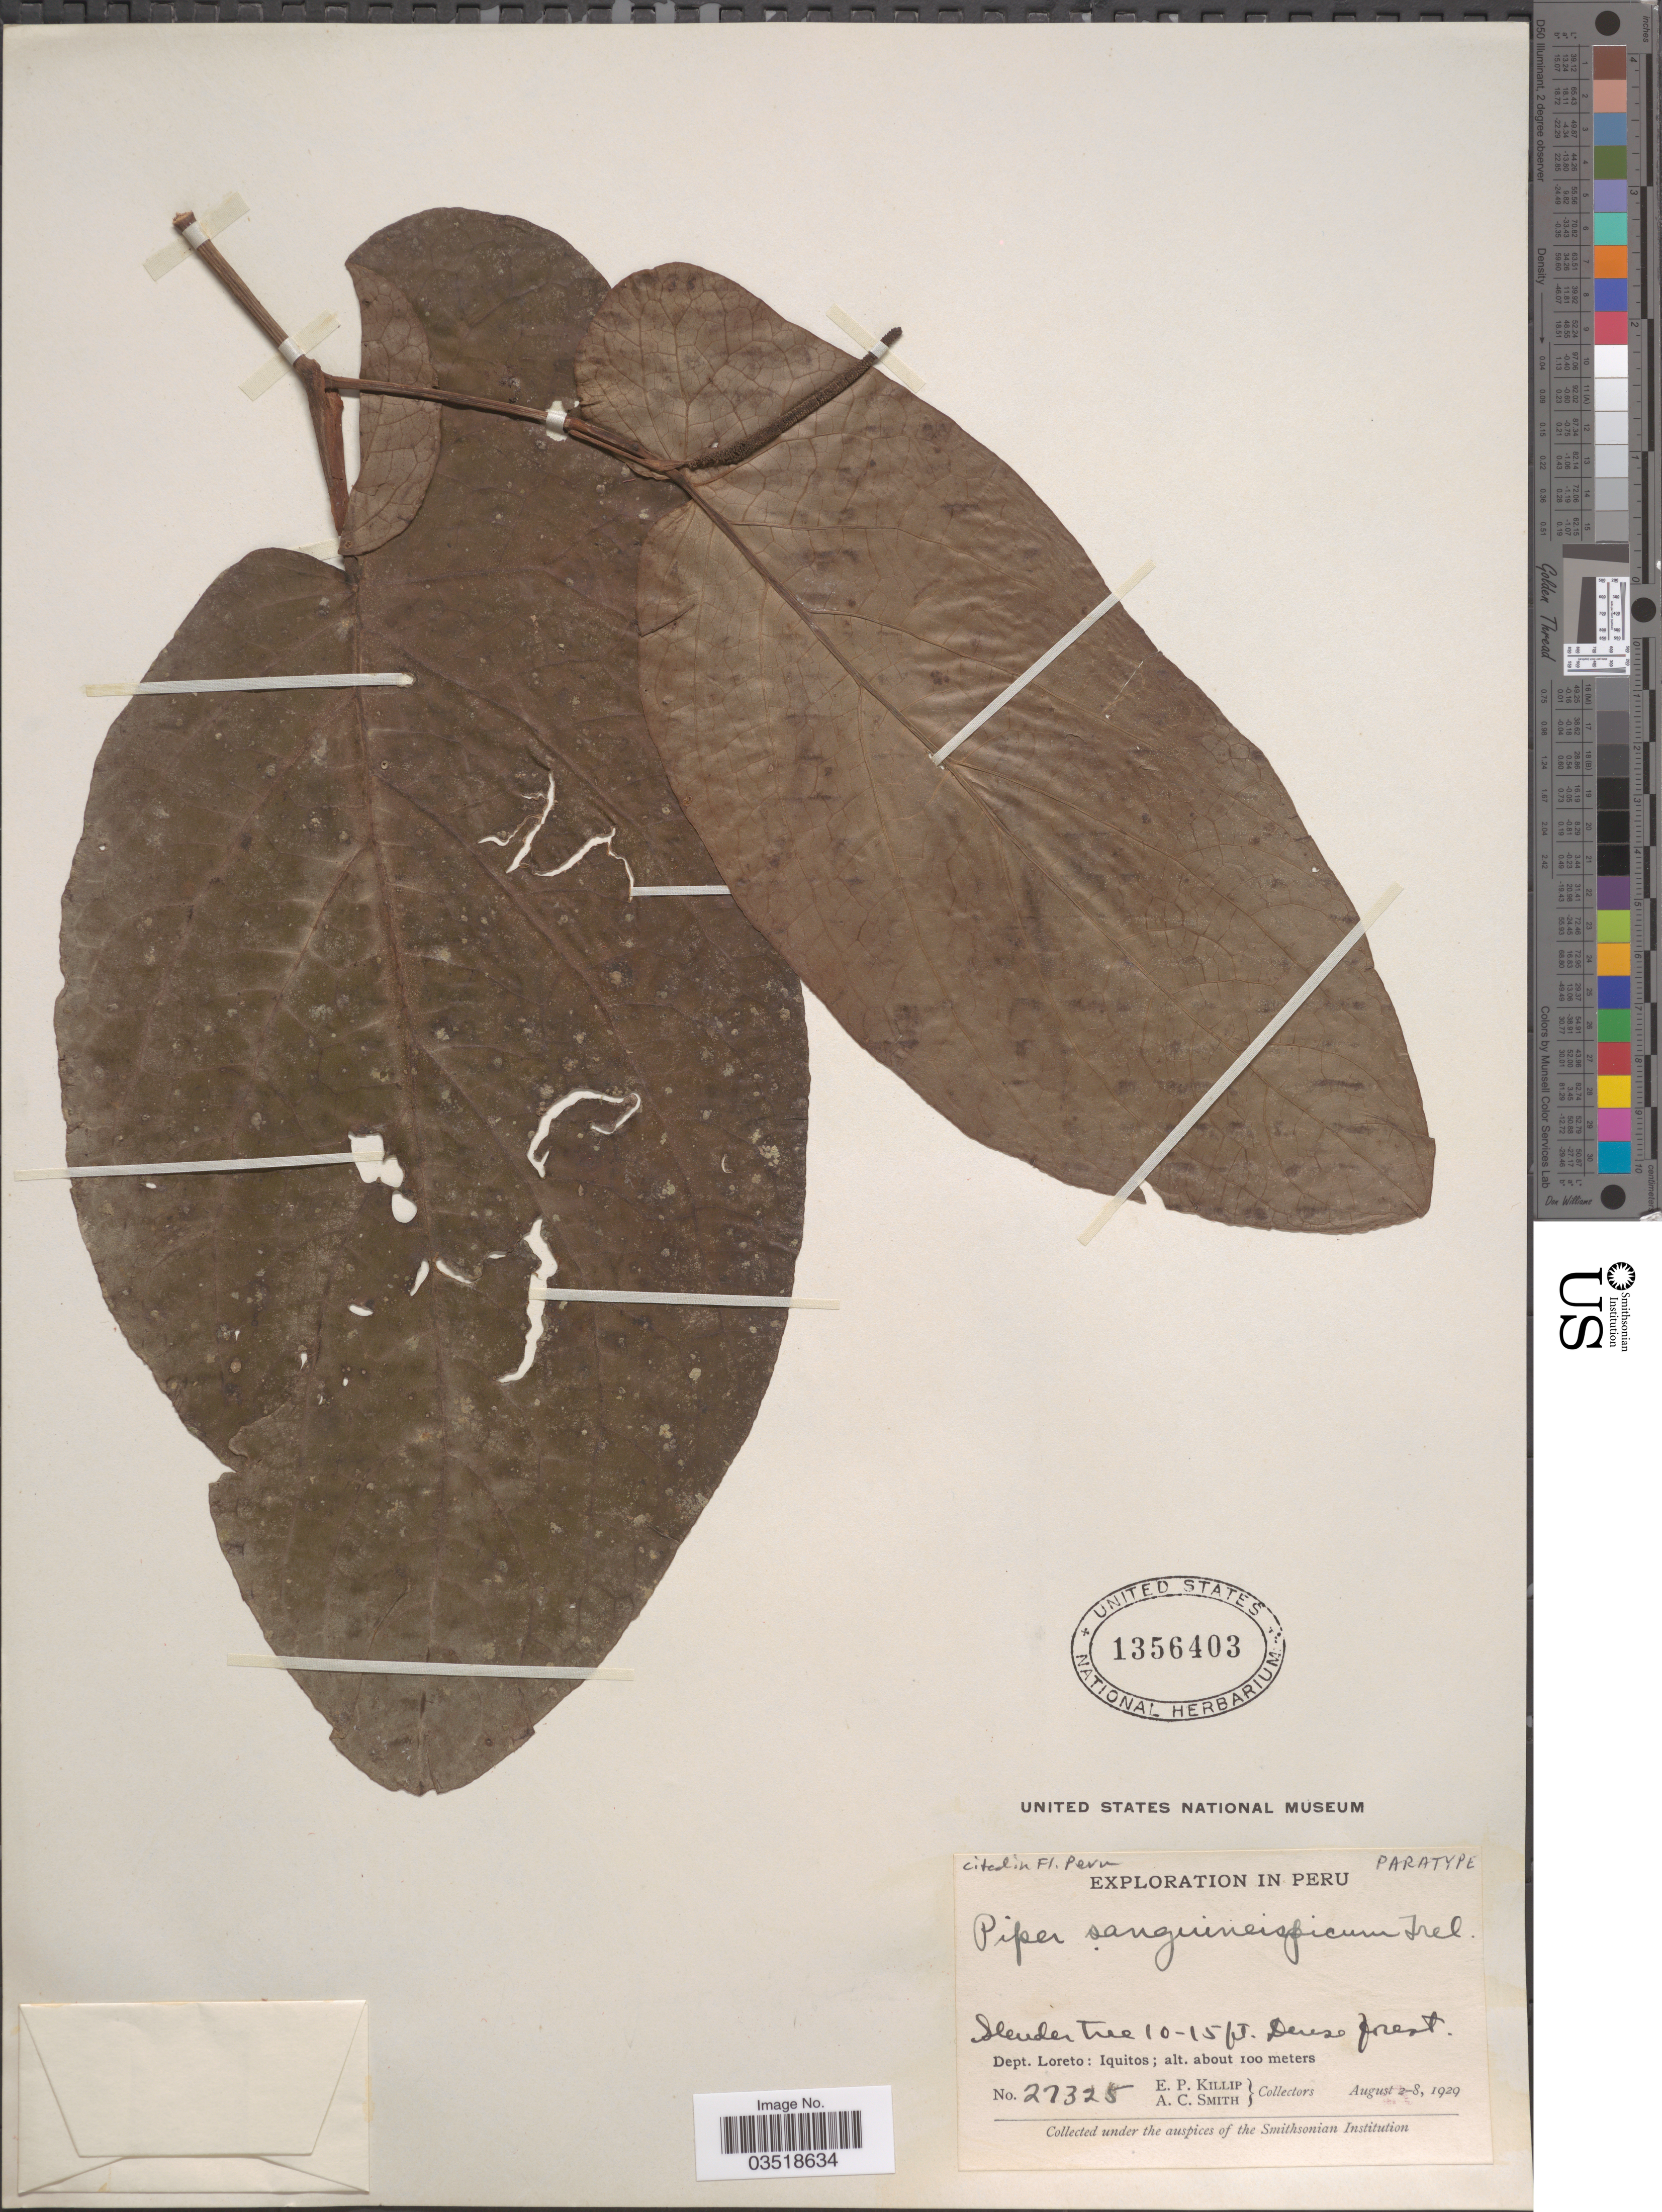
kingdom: Plantae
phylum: Tracheophyta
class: Magnoliopsida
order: Piperales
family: Piperaceae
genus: Piper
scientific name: Piper sanguineispicum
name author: Trel. in J.F. Macbr.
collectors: E. P. Killip & A. C. Smith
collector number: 27325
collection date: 1929-08-02/1929-08-08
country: Peru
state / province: Loreto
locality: Dept. Loreto: Iquitos.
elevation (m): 100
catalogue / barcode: US 1356403